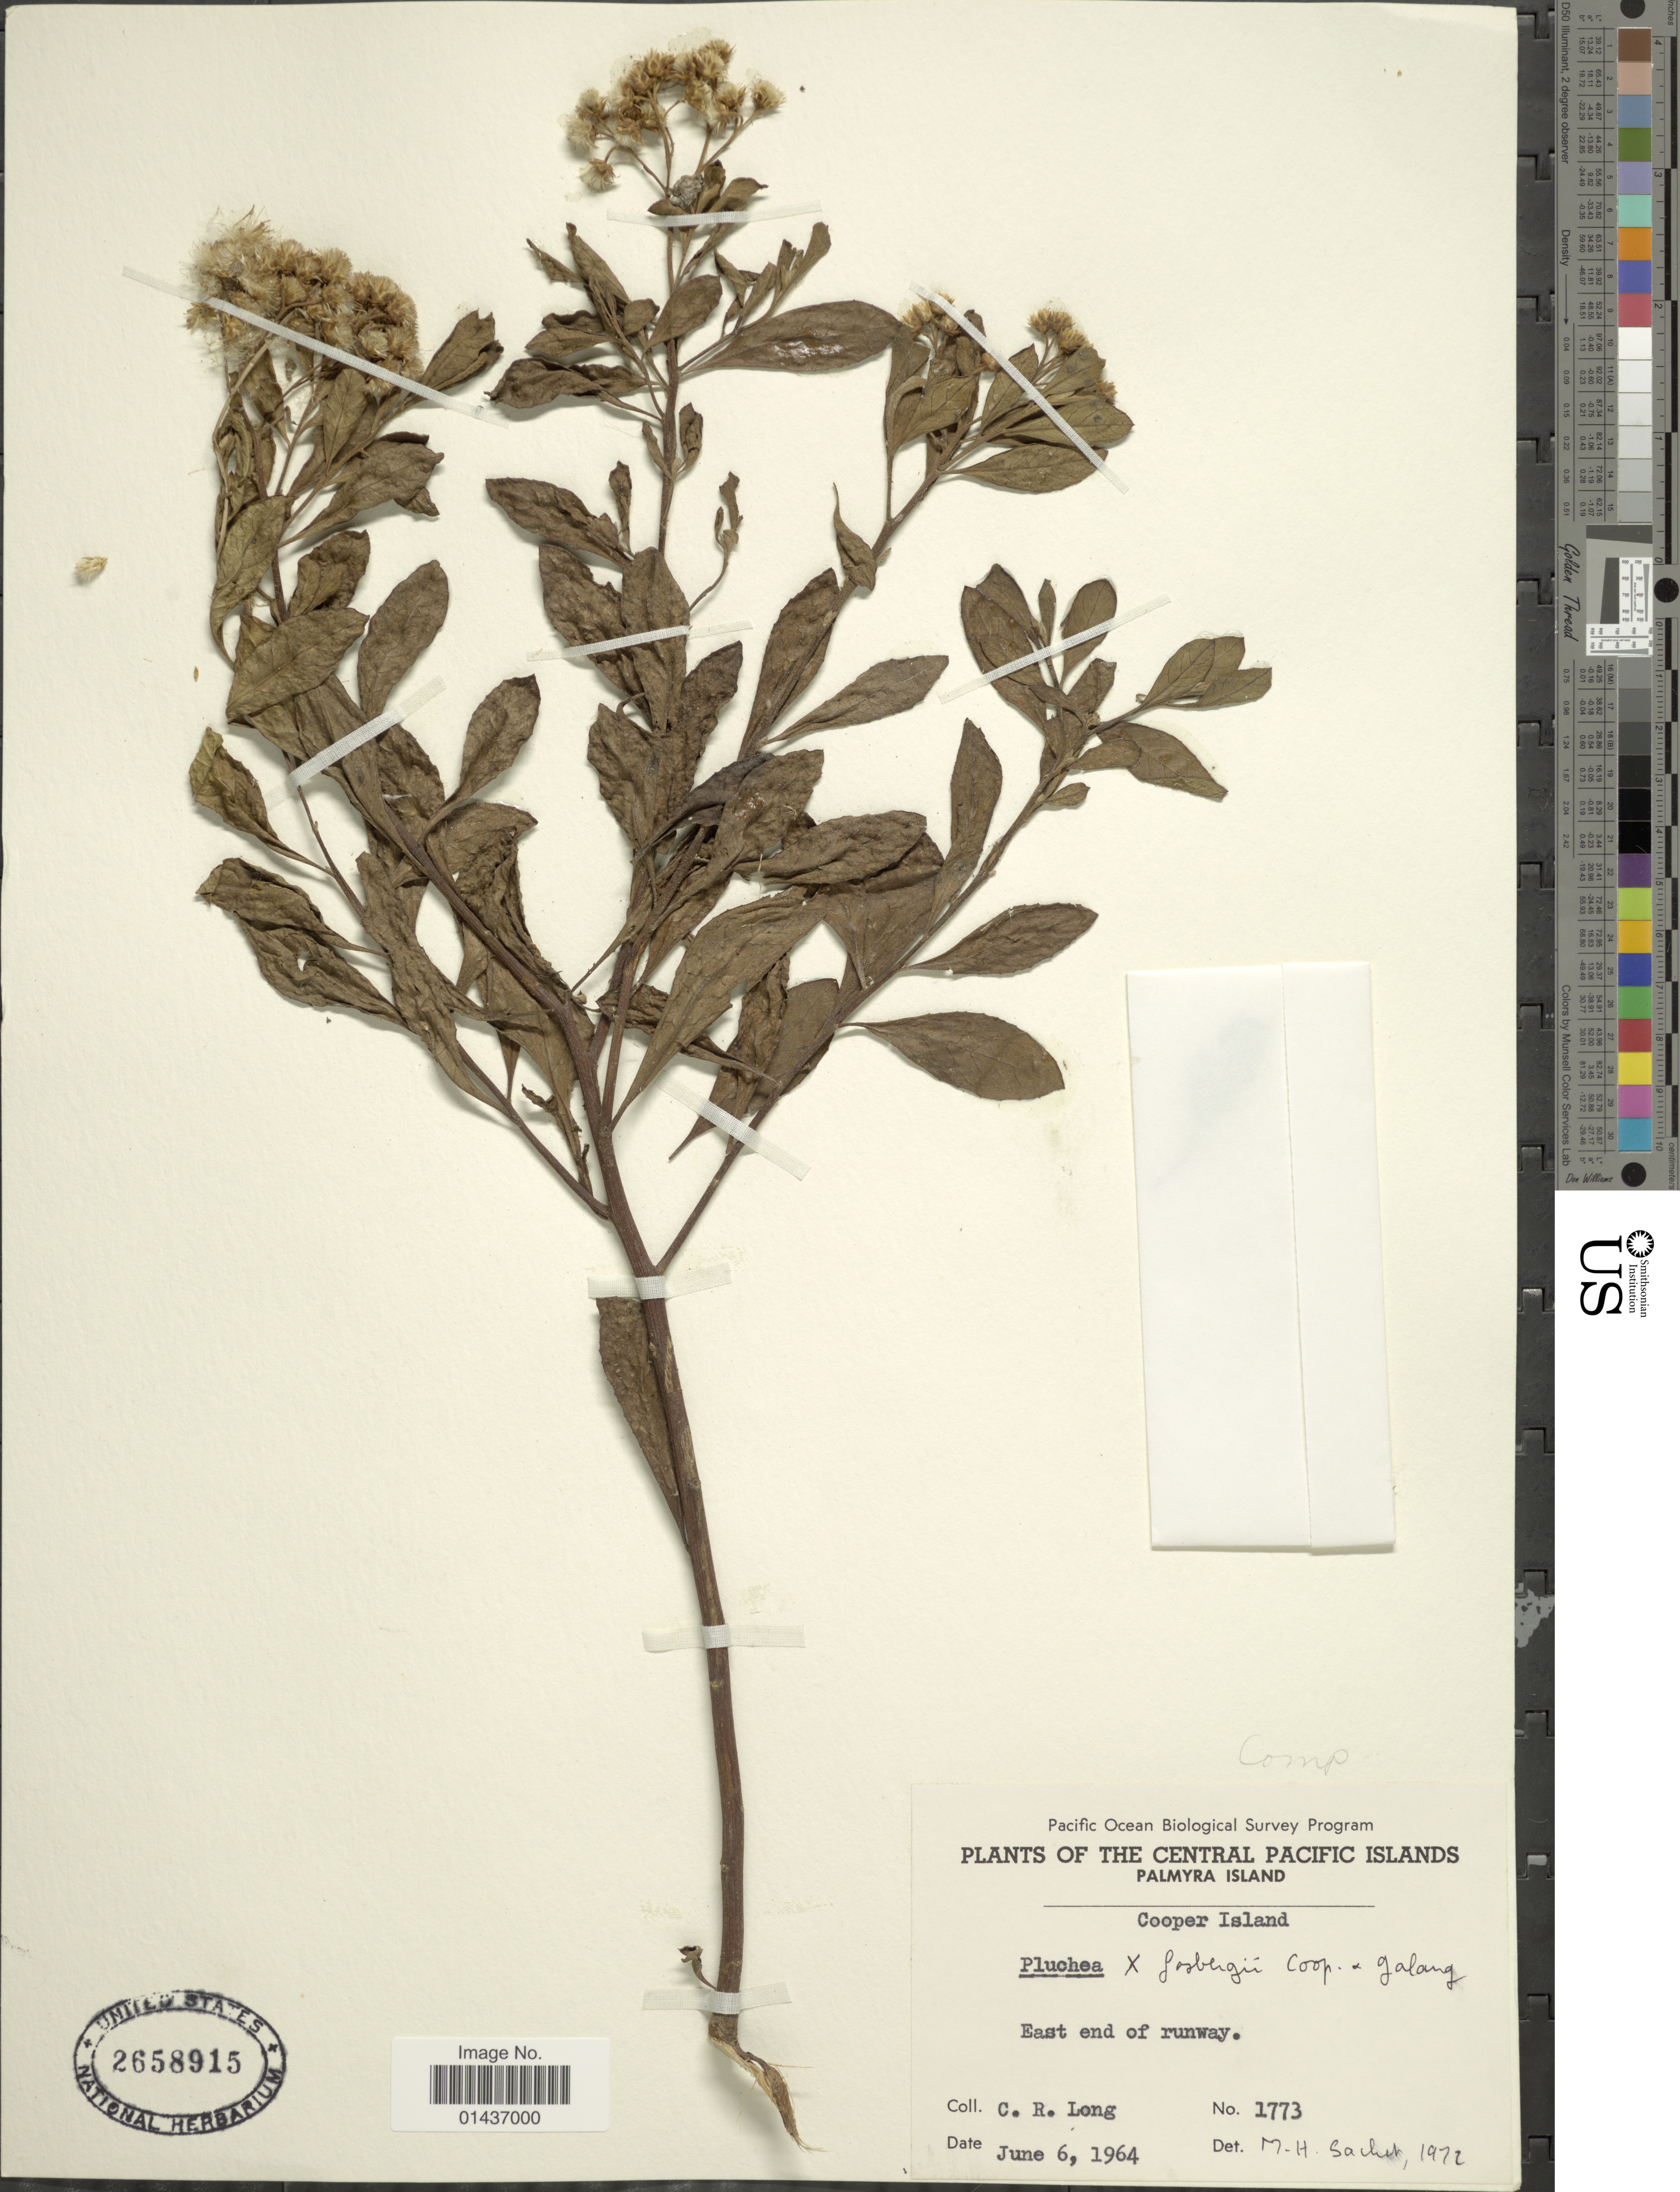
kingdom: Plantae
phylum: Tracheophyta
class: Magnoliopsida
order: Asterales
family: Asteraceae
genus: Pluchea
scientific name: Pluchea x fosbergii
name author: Cooperr. & Galang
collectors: C. R. Long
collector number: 1773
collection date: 1964-06-06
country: U.S. Administered Pacific Islands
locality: The Central Pacific Islands, Palmyra Island, Cooper Island, East end of runway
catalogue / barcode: US 2658915